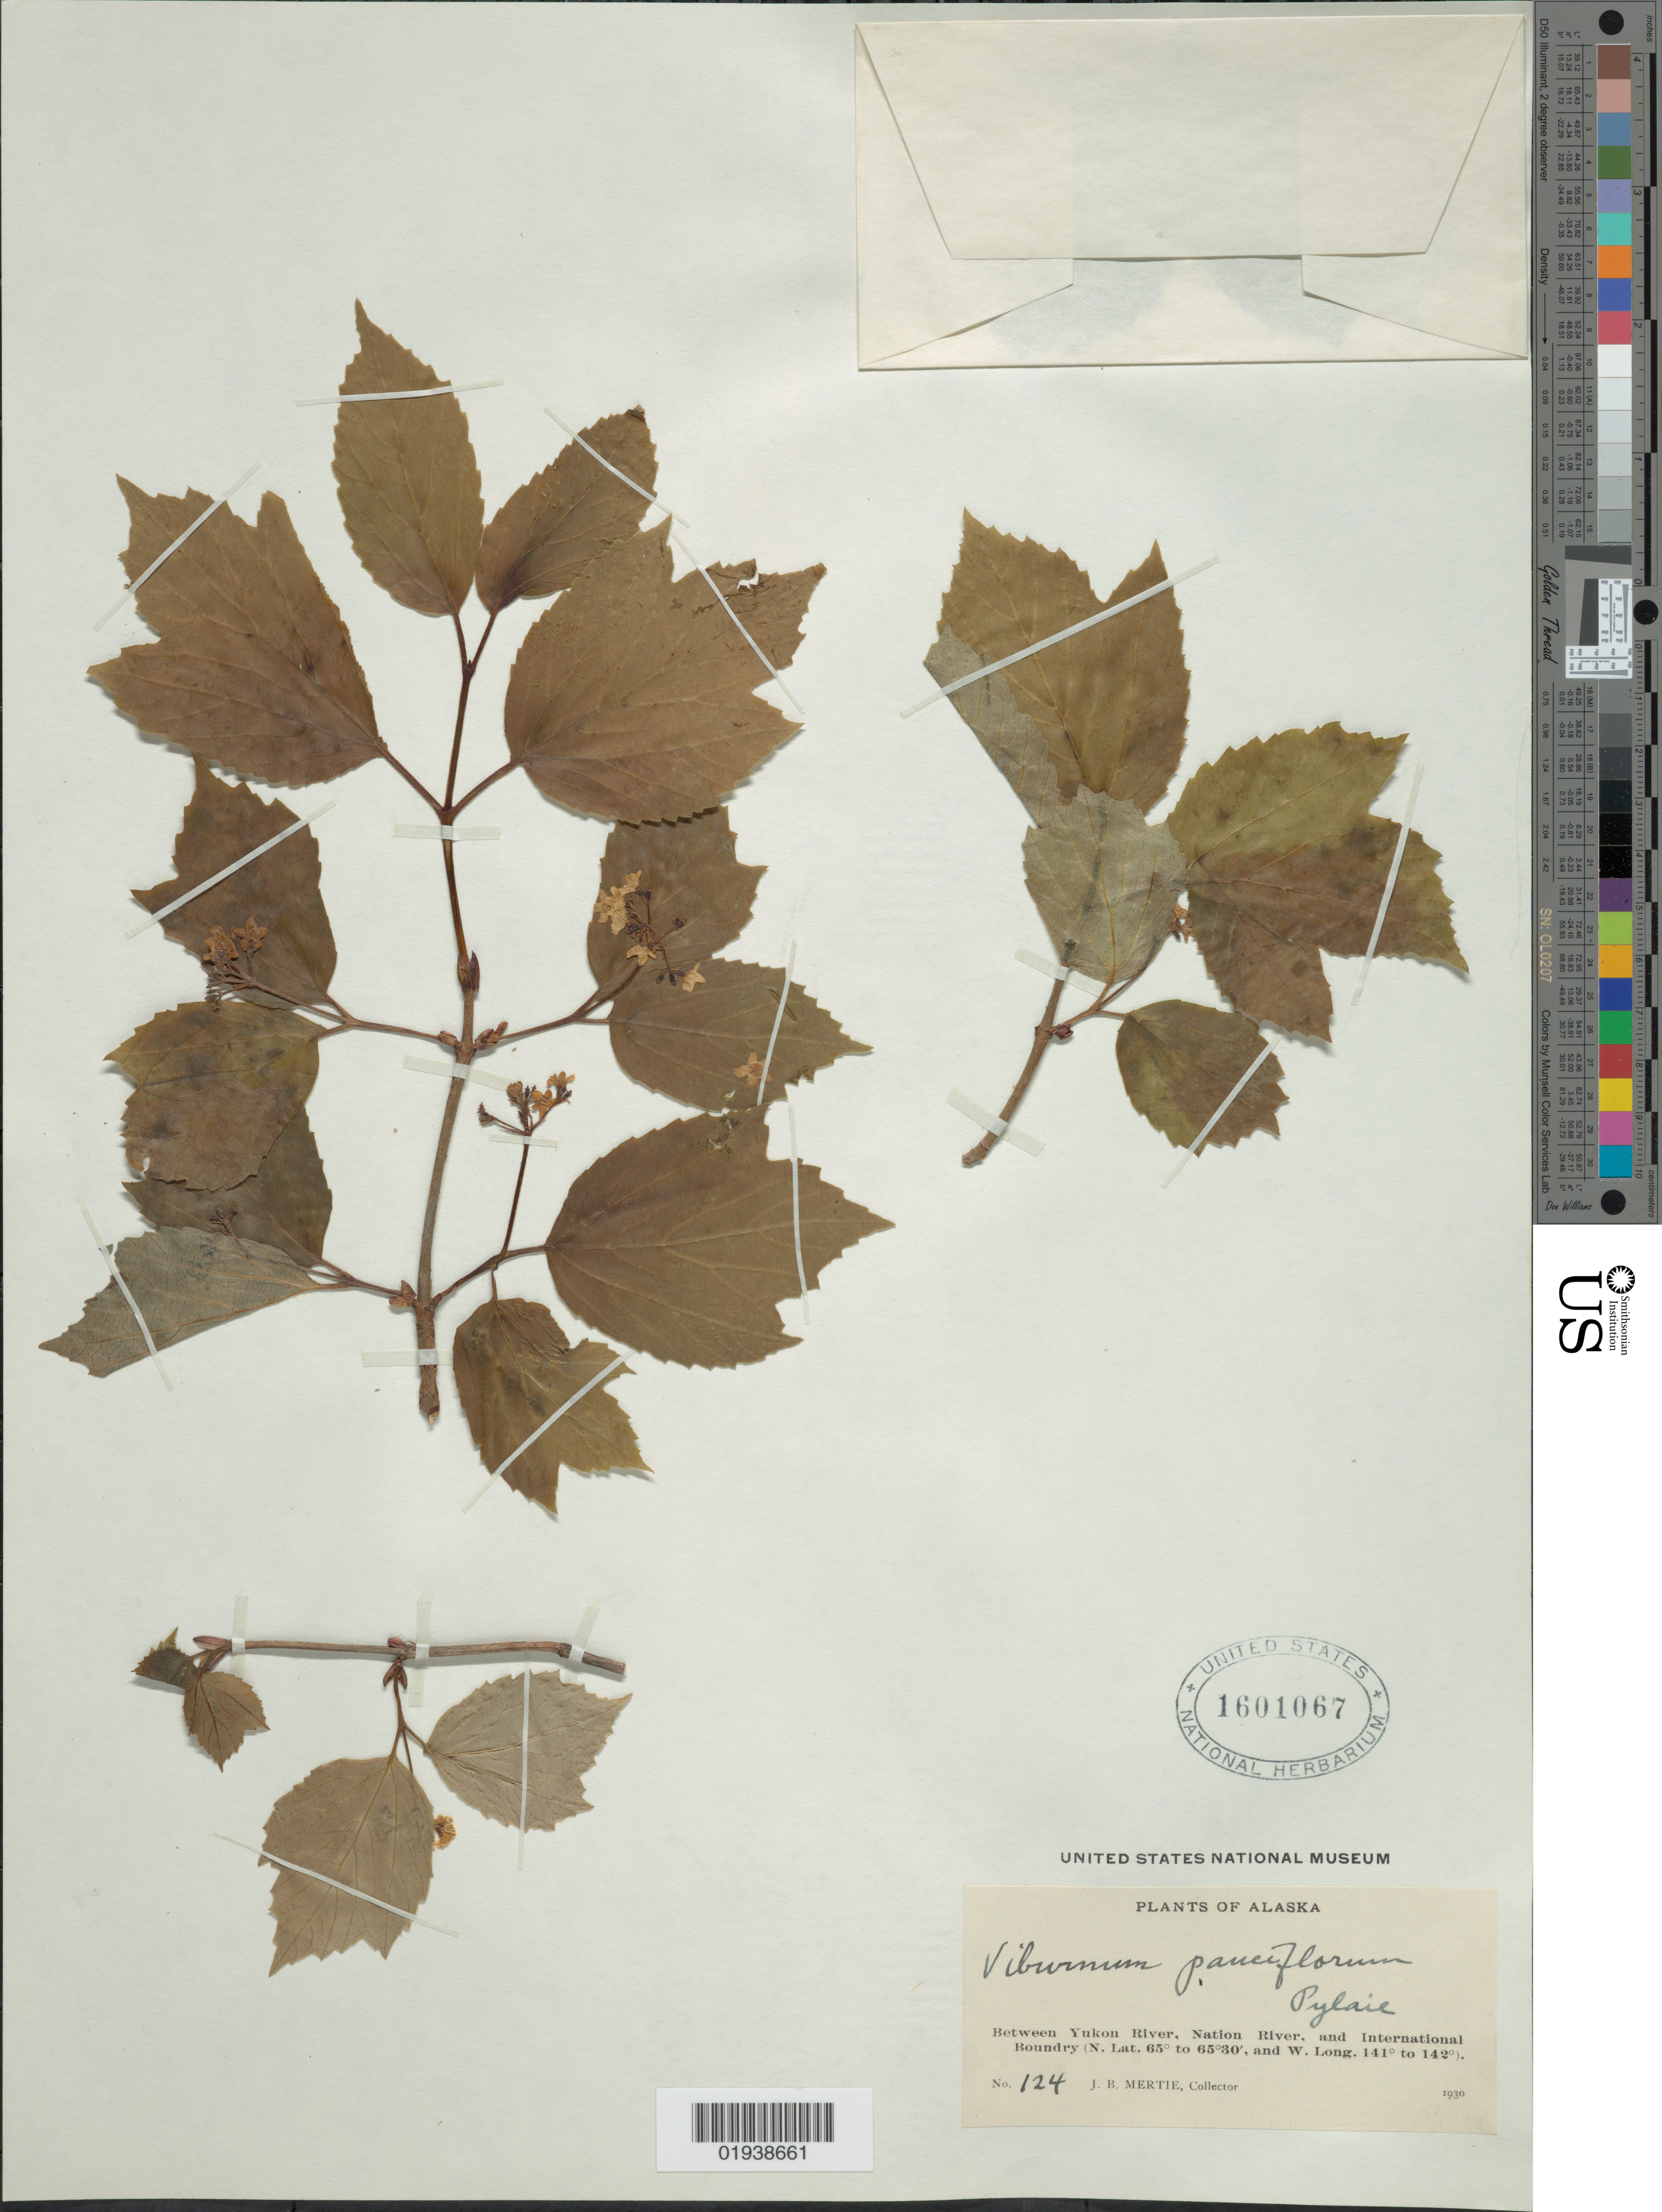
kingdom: Plantae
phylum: Tracheophyta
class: Magnoliopsida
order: Dipsacales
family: Viburnaceae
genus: Viburnum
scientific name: Viburnum edule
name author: (Michx.) Raf.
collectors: J. Mertie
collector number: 124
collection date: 1930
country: United States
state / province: Alaska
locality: Between Yukon River, Nation River, and International Boundary.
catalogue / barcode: US 1601067